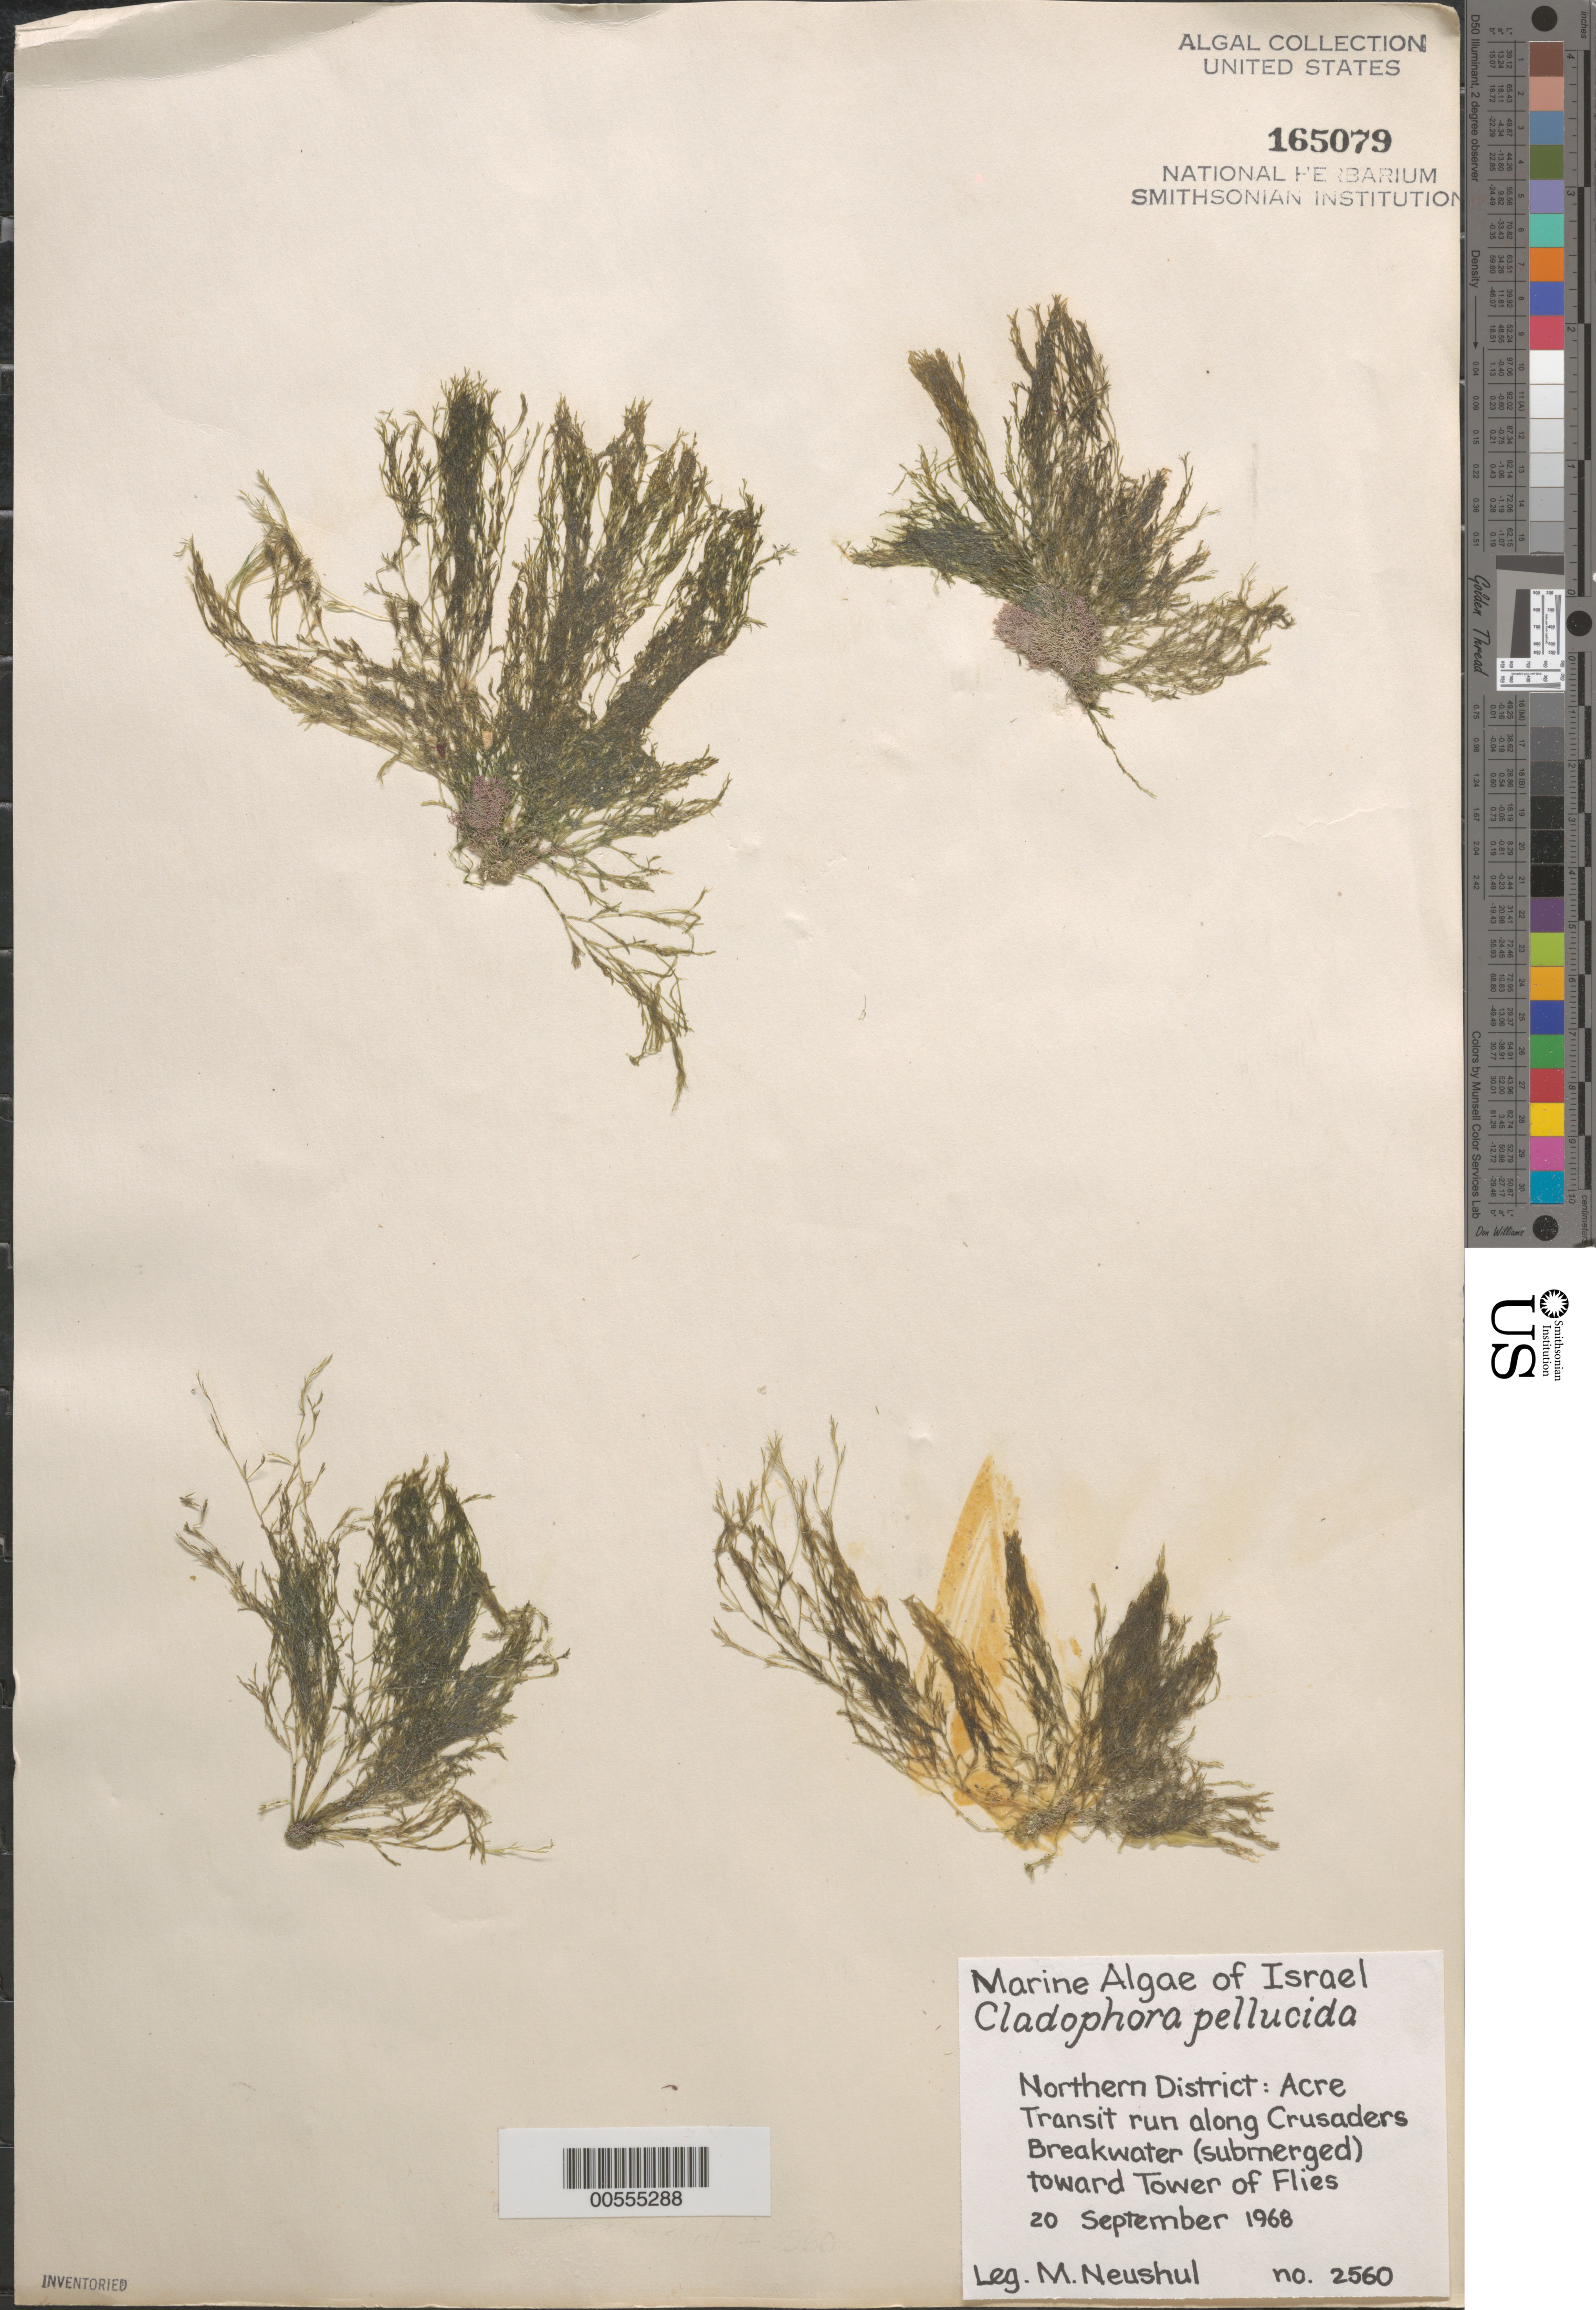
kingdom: Plantae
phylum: Chlorophyta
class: Ulvophyceae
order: Cladophorales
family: Cladophoraceae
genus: Lychaete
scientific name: Lychaete pellucida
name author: (Hudson) M.J. Wynne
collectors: M. Neushul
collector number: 2560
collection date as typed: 20 Sep 1968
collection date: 1968-09-20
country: Israel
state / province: Northern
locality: Crusaders Breakwater toward Tower of Flies, Acre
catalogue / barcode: US 165079